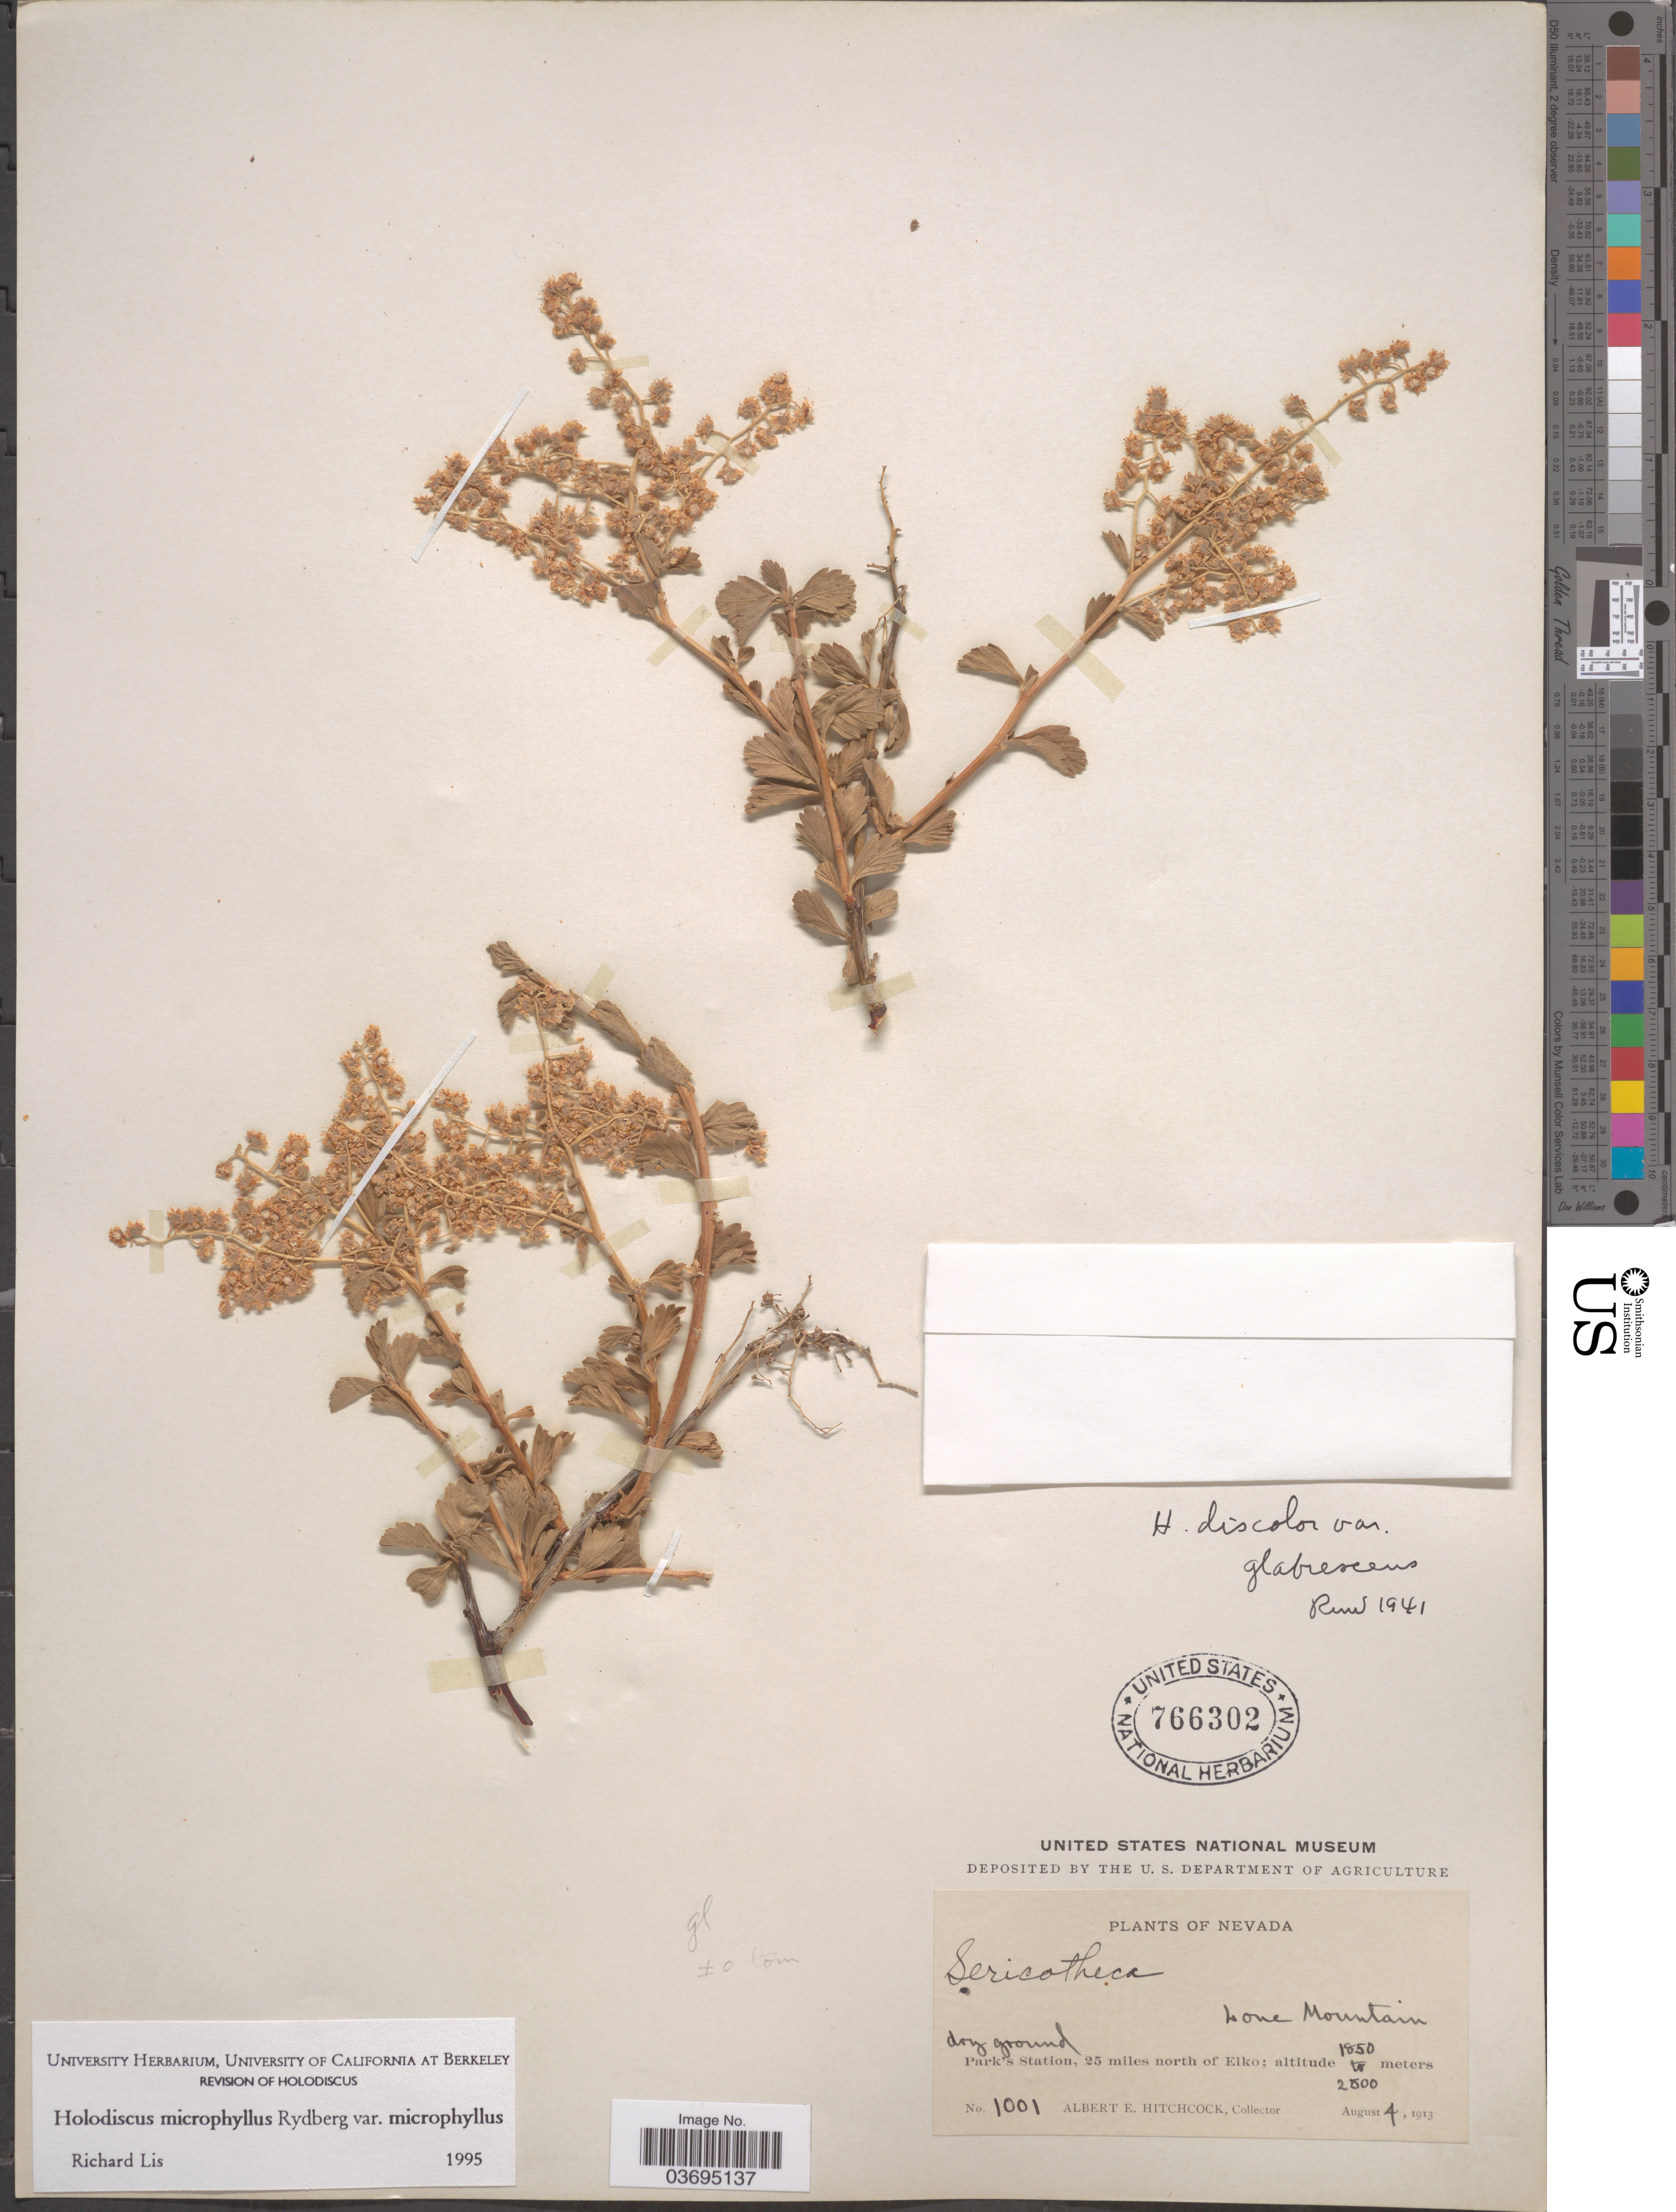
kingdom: Plantae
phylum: Tracheophyta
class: Magnoliopsida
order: Rosales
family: Rosaceae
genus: Holodiscus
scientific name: Holodiscus discolor var. microphyllus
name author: (Rydb.) Jeps.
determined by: Strong, Mark T., (BOT), Smithsonian Institution - National Museum of Natural History (UNITED STATES)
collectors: A. Hitchcock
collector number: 1001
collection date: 1913-08-04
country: United States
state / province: Nevada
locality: Lone Mountain. Park's Station, 25 miles north of Elko.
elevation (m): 1850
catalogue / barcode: US 766302